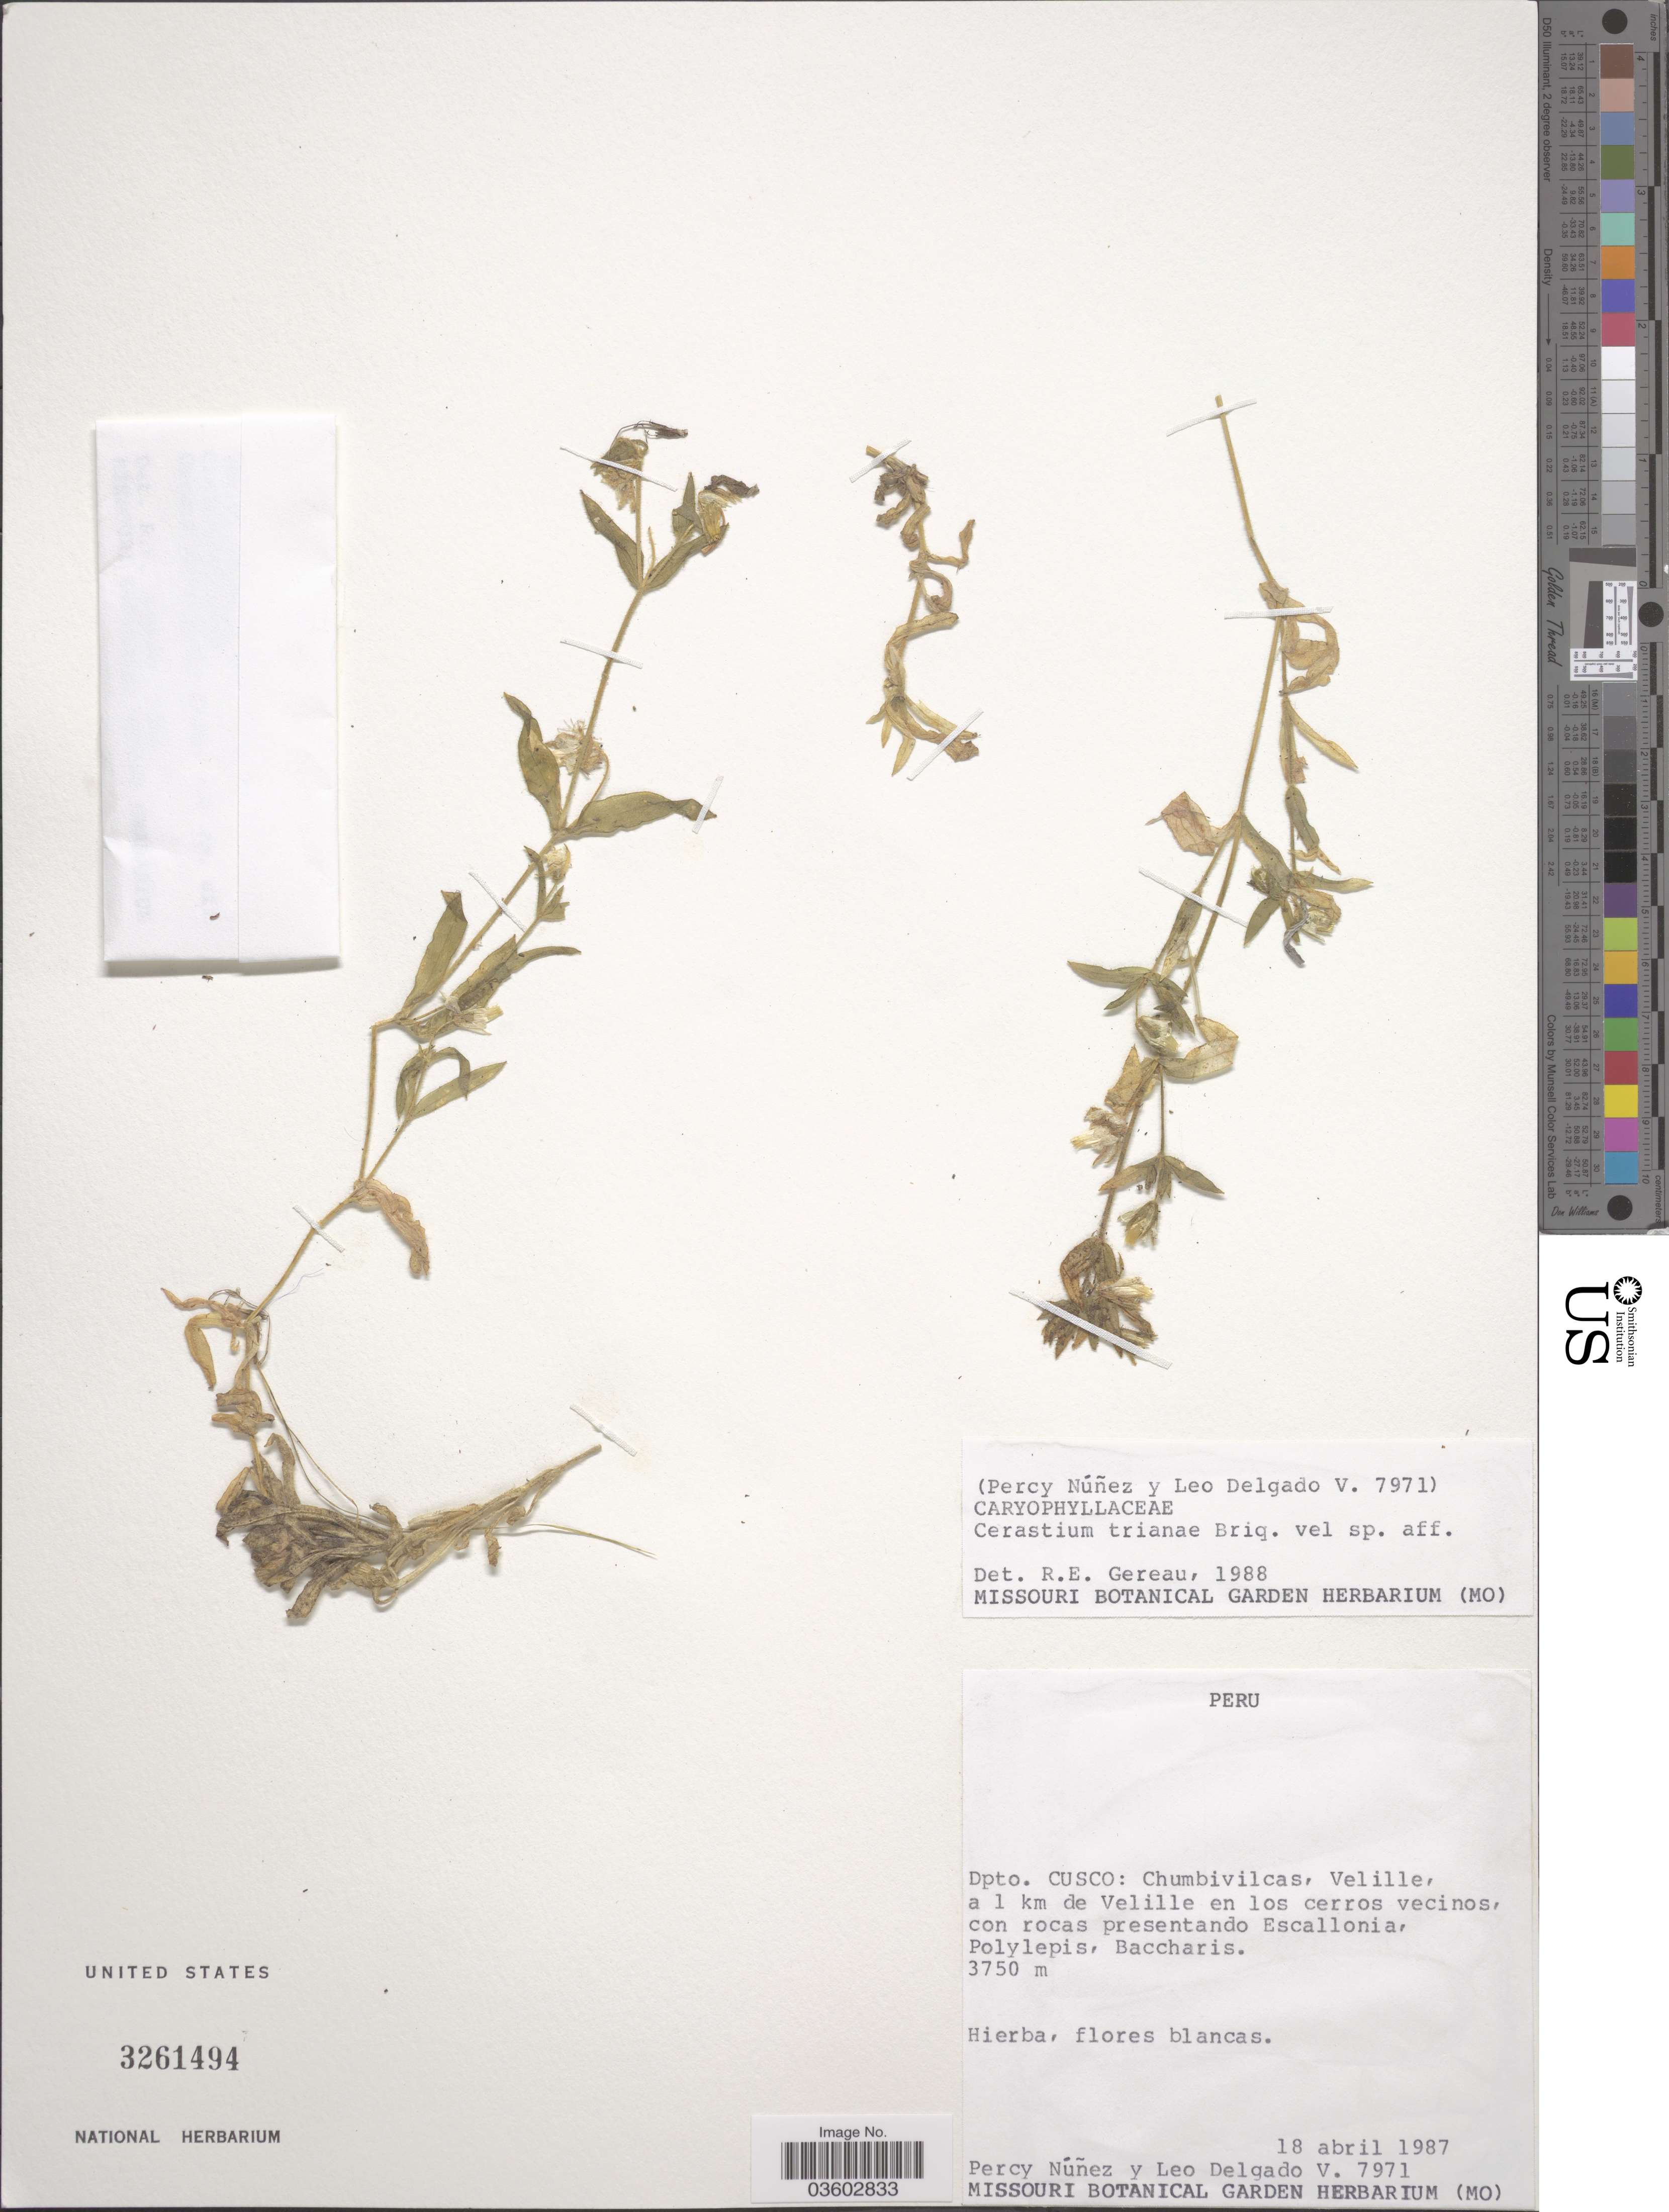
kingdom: Plantae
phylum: Tracheophyta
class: Magnoliopsida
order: Caryophyllales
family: Caryophyllaceae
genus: Cerastium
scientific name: Cerastium trianae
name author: Briq.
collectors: P. Nuñez V. & L. Delgado V.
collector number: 7971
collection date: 1987-04-18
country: Peru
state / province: Cusco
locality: Dpto. Cusco: Chumbivilcas, Velille, a 1 km de Velille en los cerros vecinos.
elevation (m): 3750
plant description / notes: Leaf tissue sampled for DNA sequencing.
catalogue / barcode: US 3261494